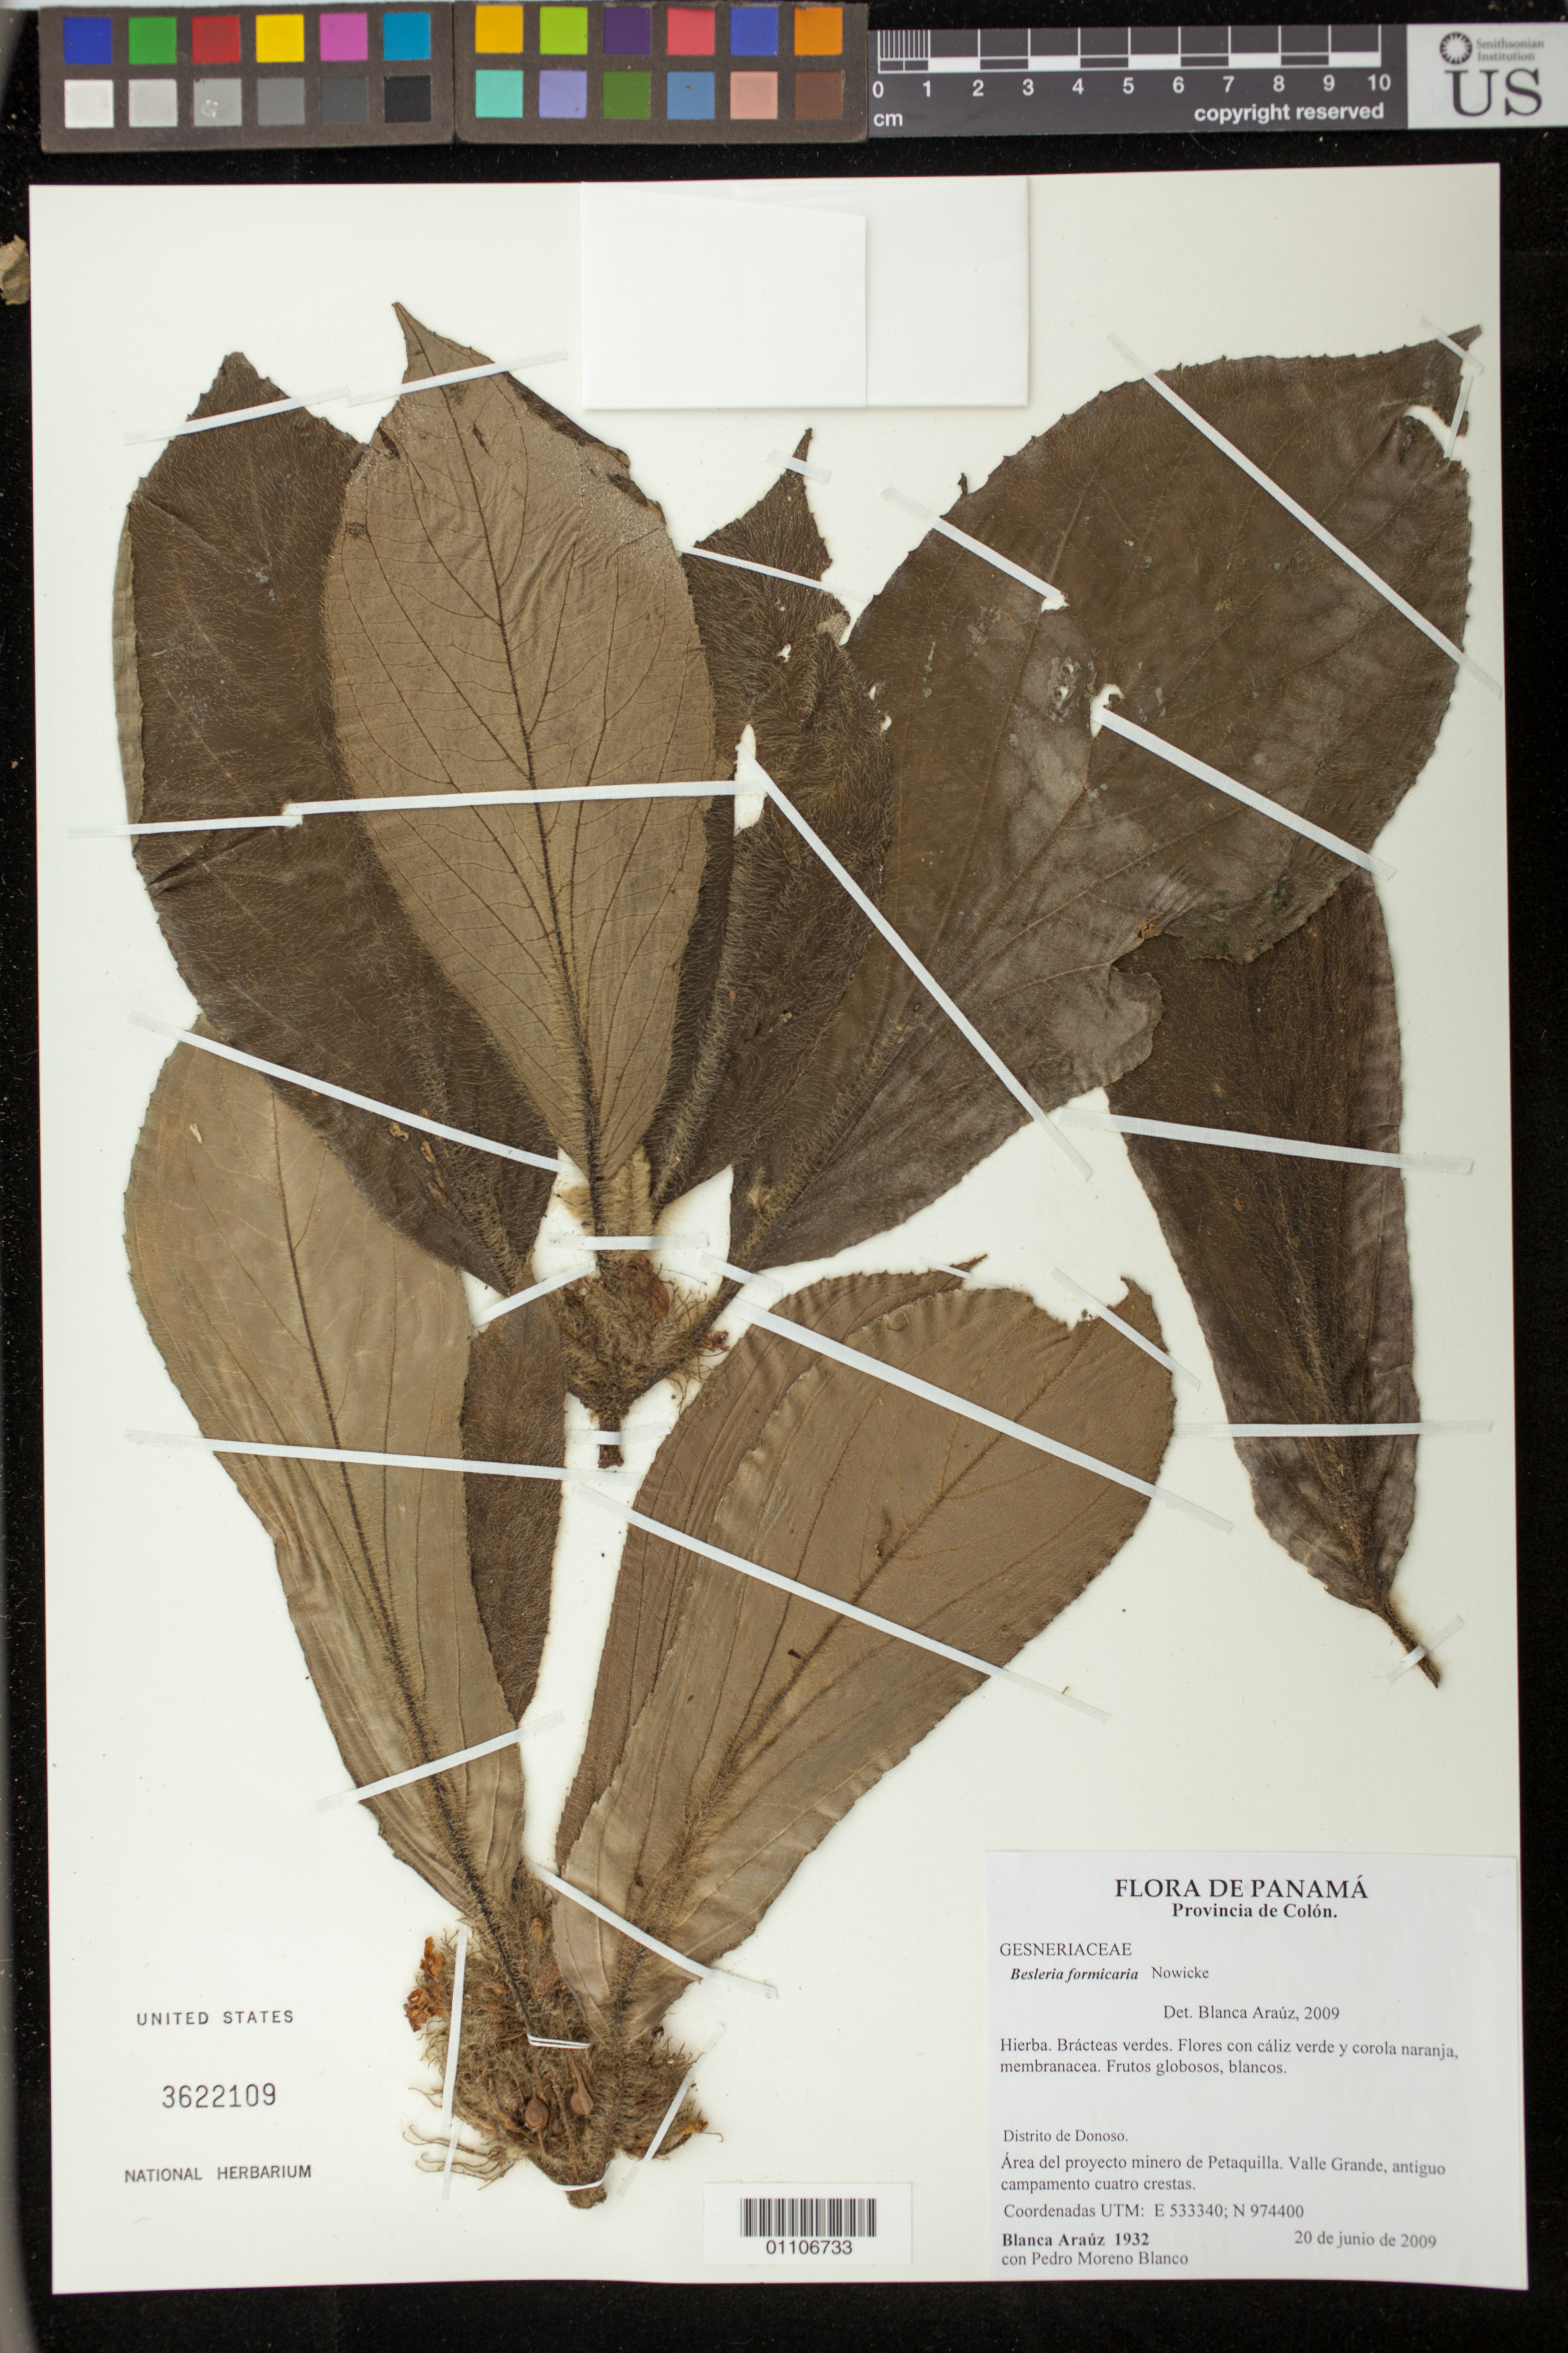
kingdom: Plantae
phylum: Tracheophyta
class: Magnoliopsida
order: Lamiales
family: Gesneriaceae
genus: Besleria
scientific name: Besleria formicaria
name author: Nowicke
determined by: Araúz, B.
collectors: B. Araúz & P. Blanco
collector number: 1932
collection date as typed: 20 Jun 2009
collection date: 2009-06-20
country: Panama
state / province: Colón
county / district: Donoso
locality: Distrito de Donoso: area del proyecto minero de Petaquilla. Valle Grande, antiguo campamento cuatro crestas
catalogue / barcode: US 3622109